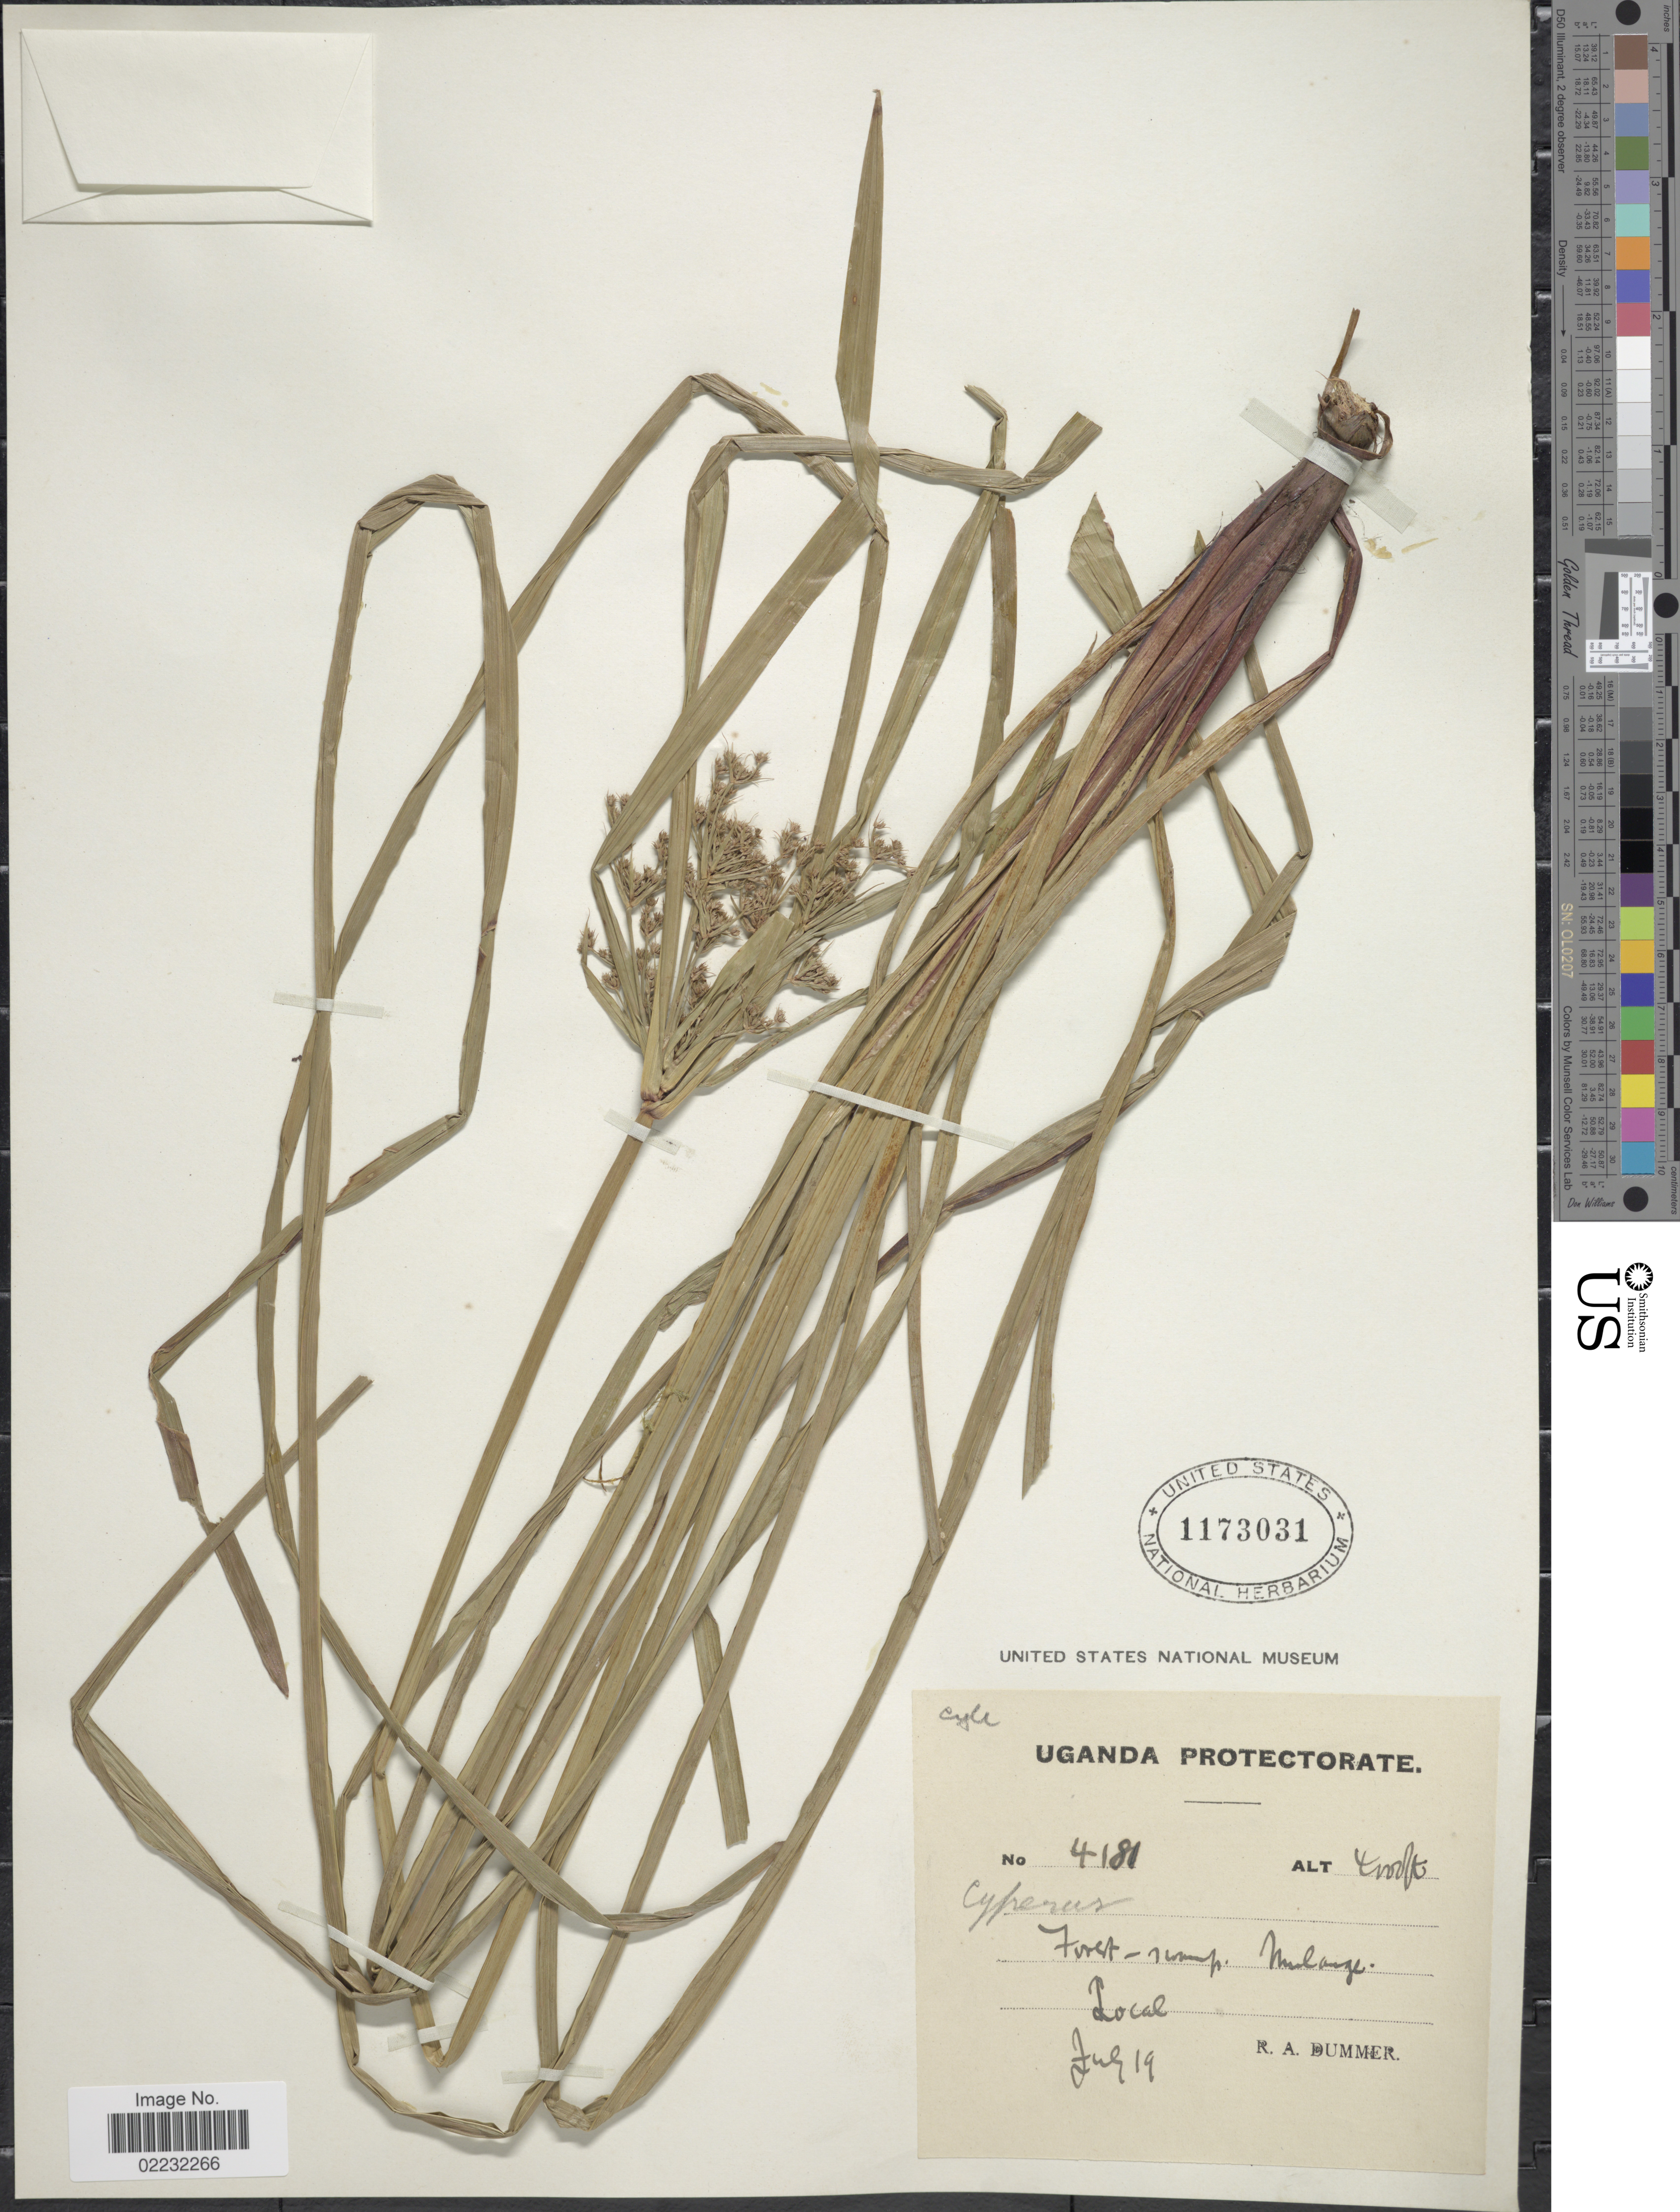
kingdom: Plantae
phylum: Tracheophyta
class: Liliopsida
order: Poales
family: Cyperaceae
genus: Cyperus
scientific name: Cyperus renschii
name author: Boeckeler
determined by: Strong, Mark T., (BOT), Smithsonian Institution - National Museum of Natural History (UNITED STATES)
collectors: R. A. Dümmer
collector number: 4181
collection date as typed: Transcribed d/m/y: /7/19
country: Uganda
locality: Forest-swamp, Mulange, local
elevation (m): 1219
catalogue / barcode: US 1173031